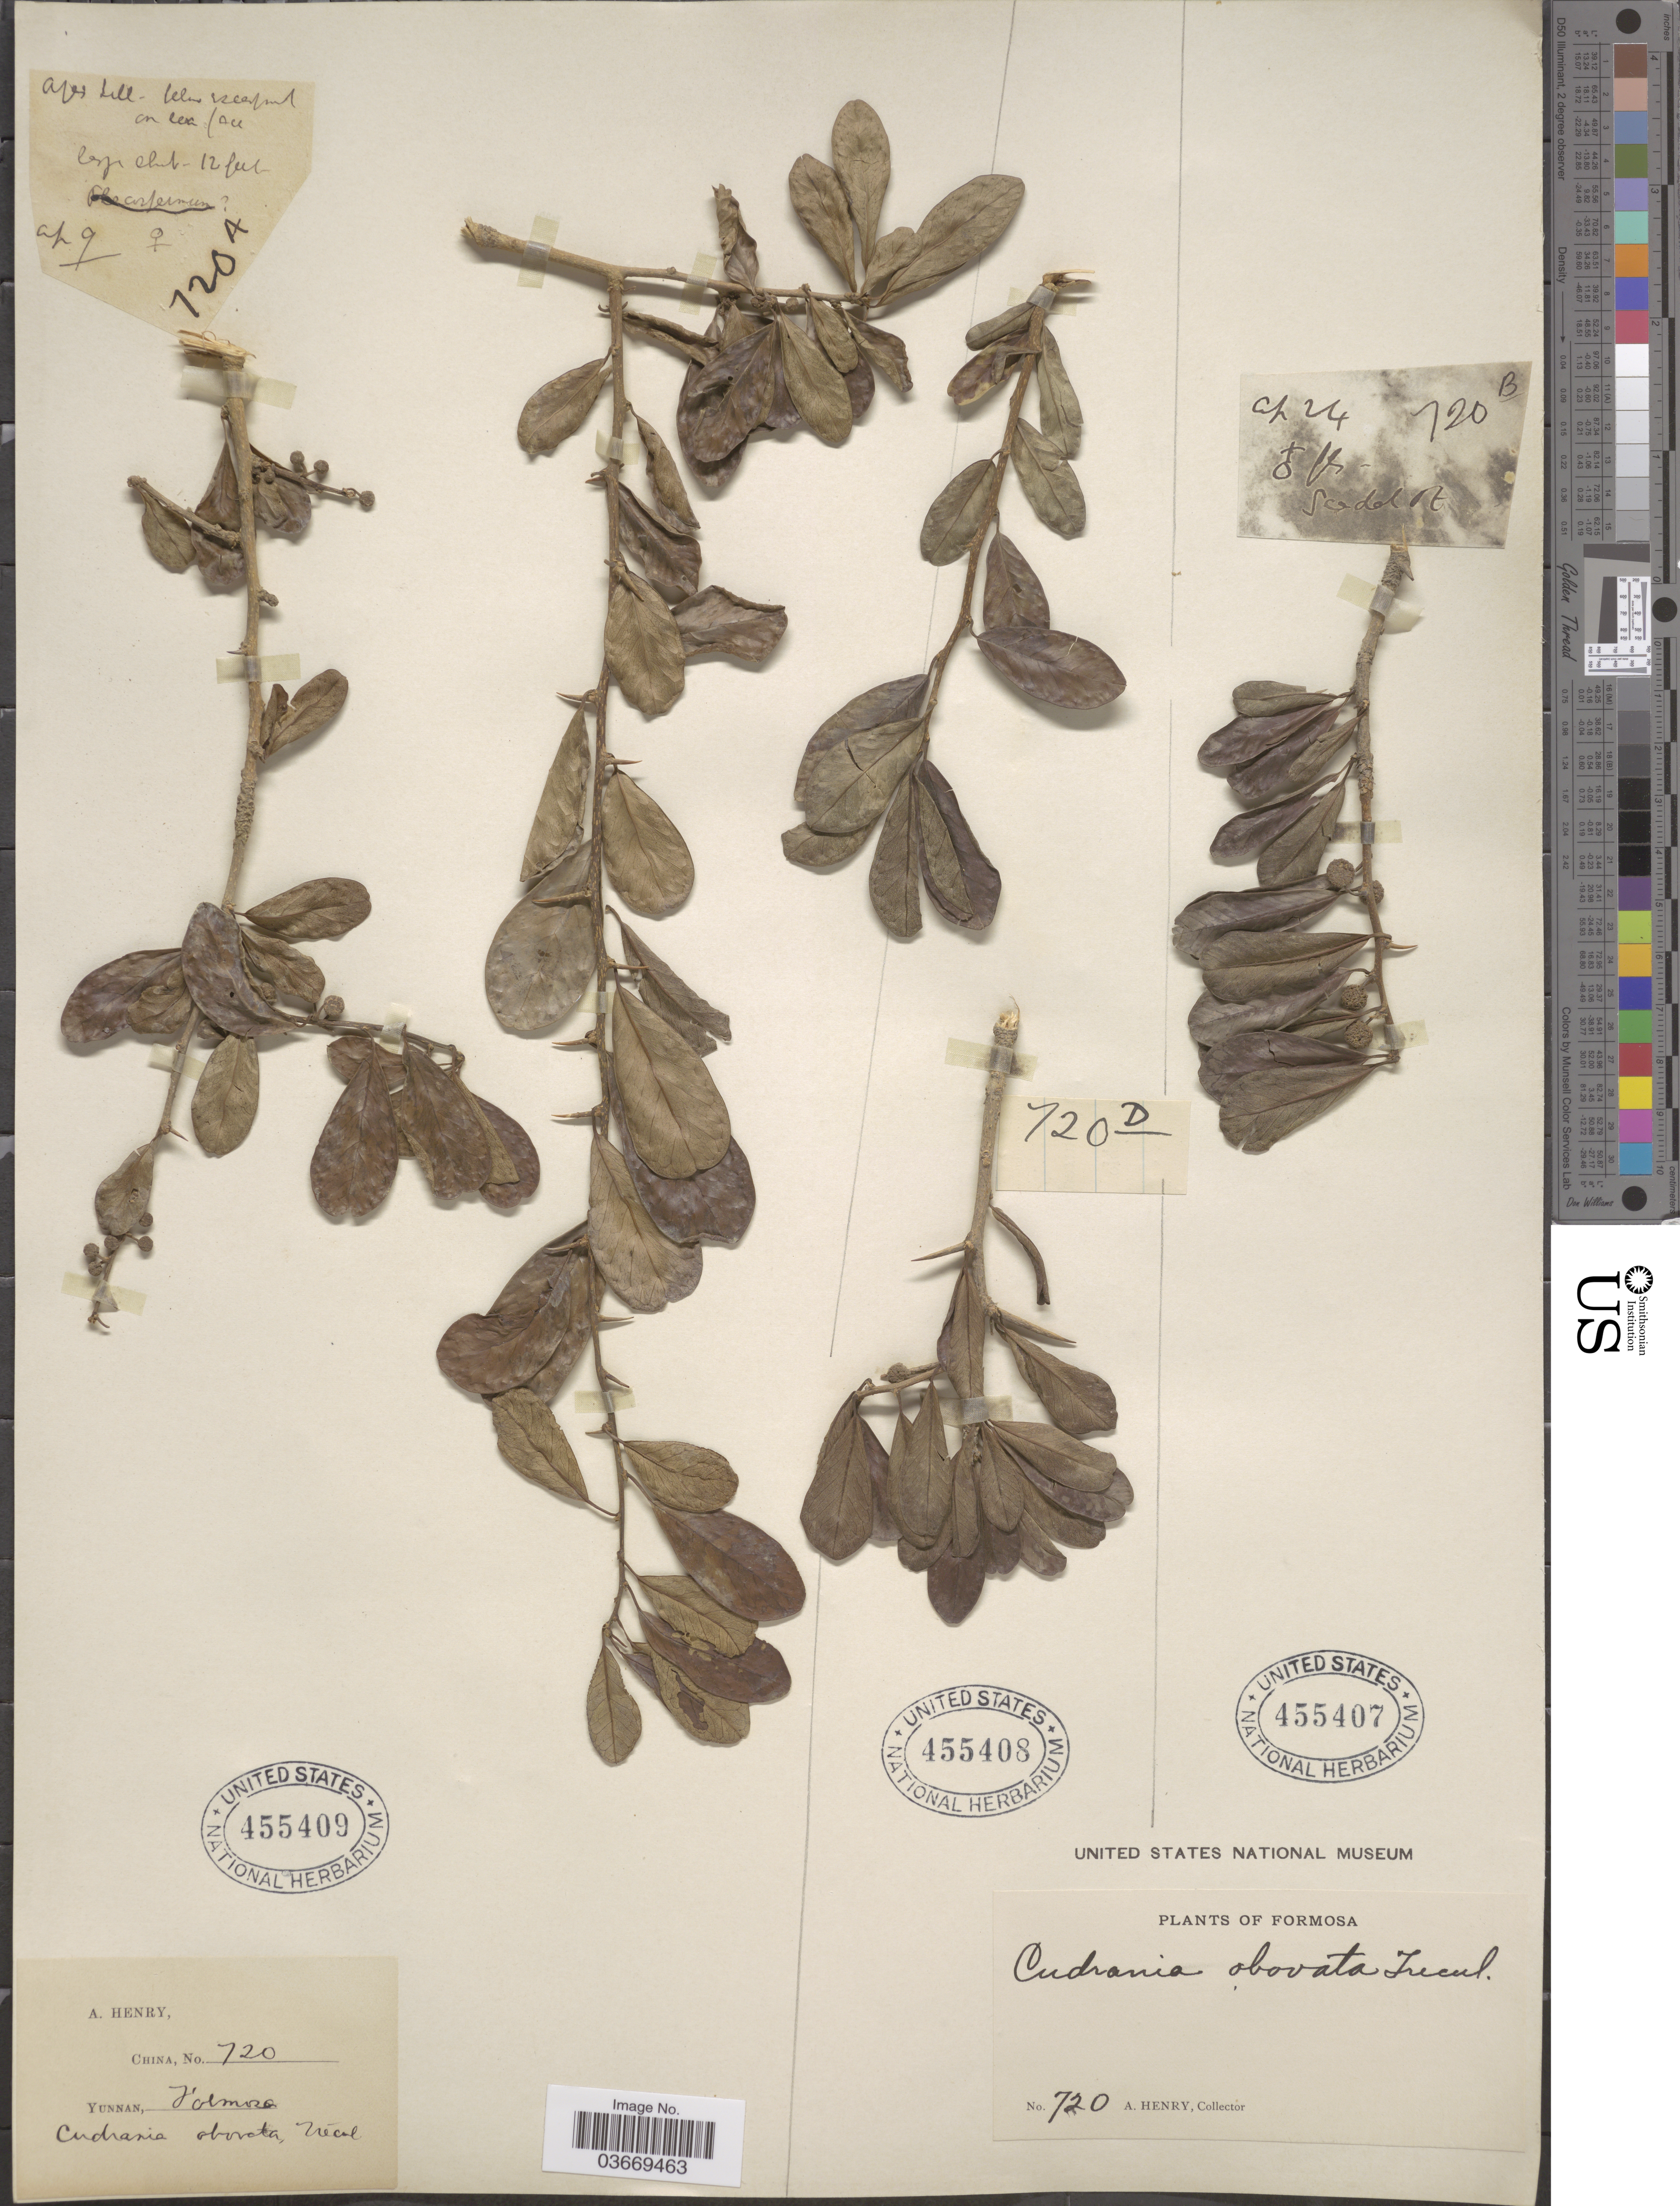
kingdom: Plantae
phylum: Tracheophyta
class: Magnoliopsida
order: Rosales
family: Moraceae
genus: Maclura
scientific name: Maclura cochinchinensis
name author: (Lour.) Corner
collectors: A. Henry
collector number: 720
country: Taiwan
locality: Formosa.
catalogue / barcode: US 455407